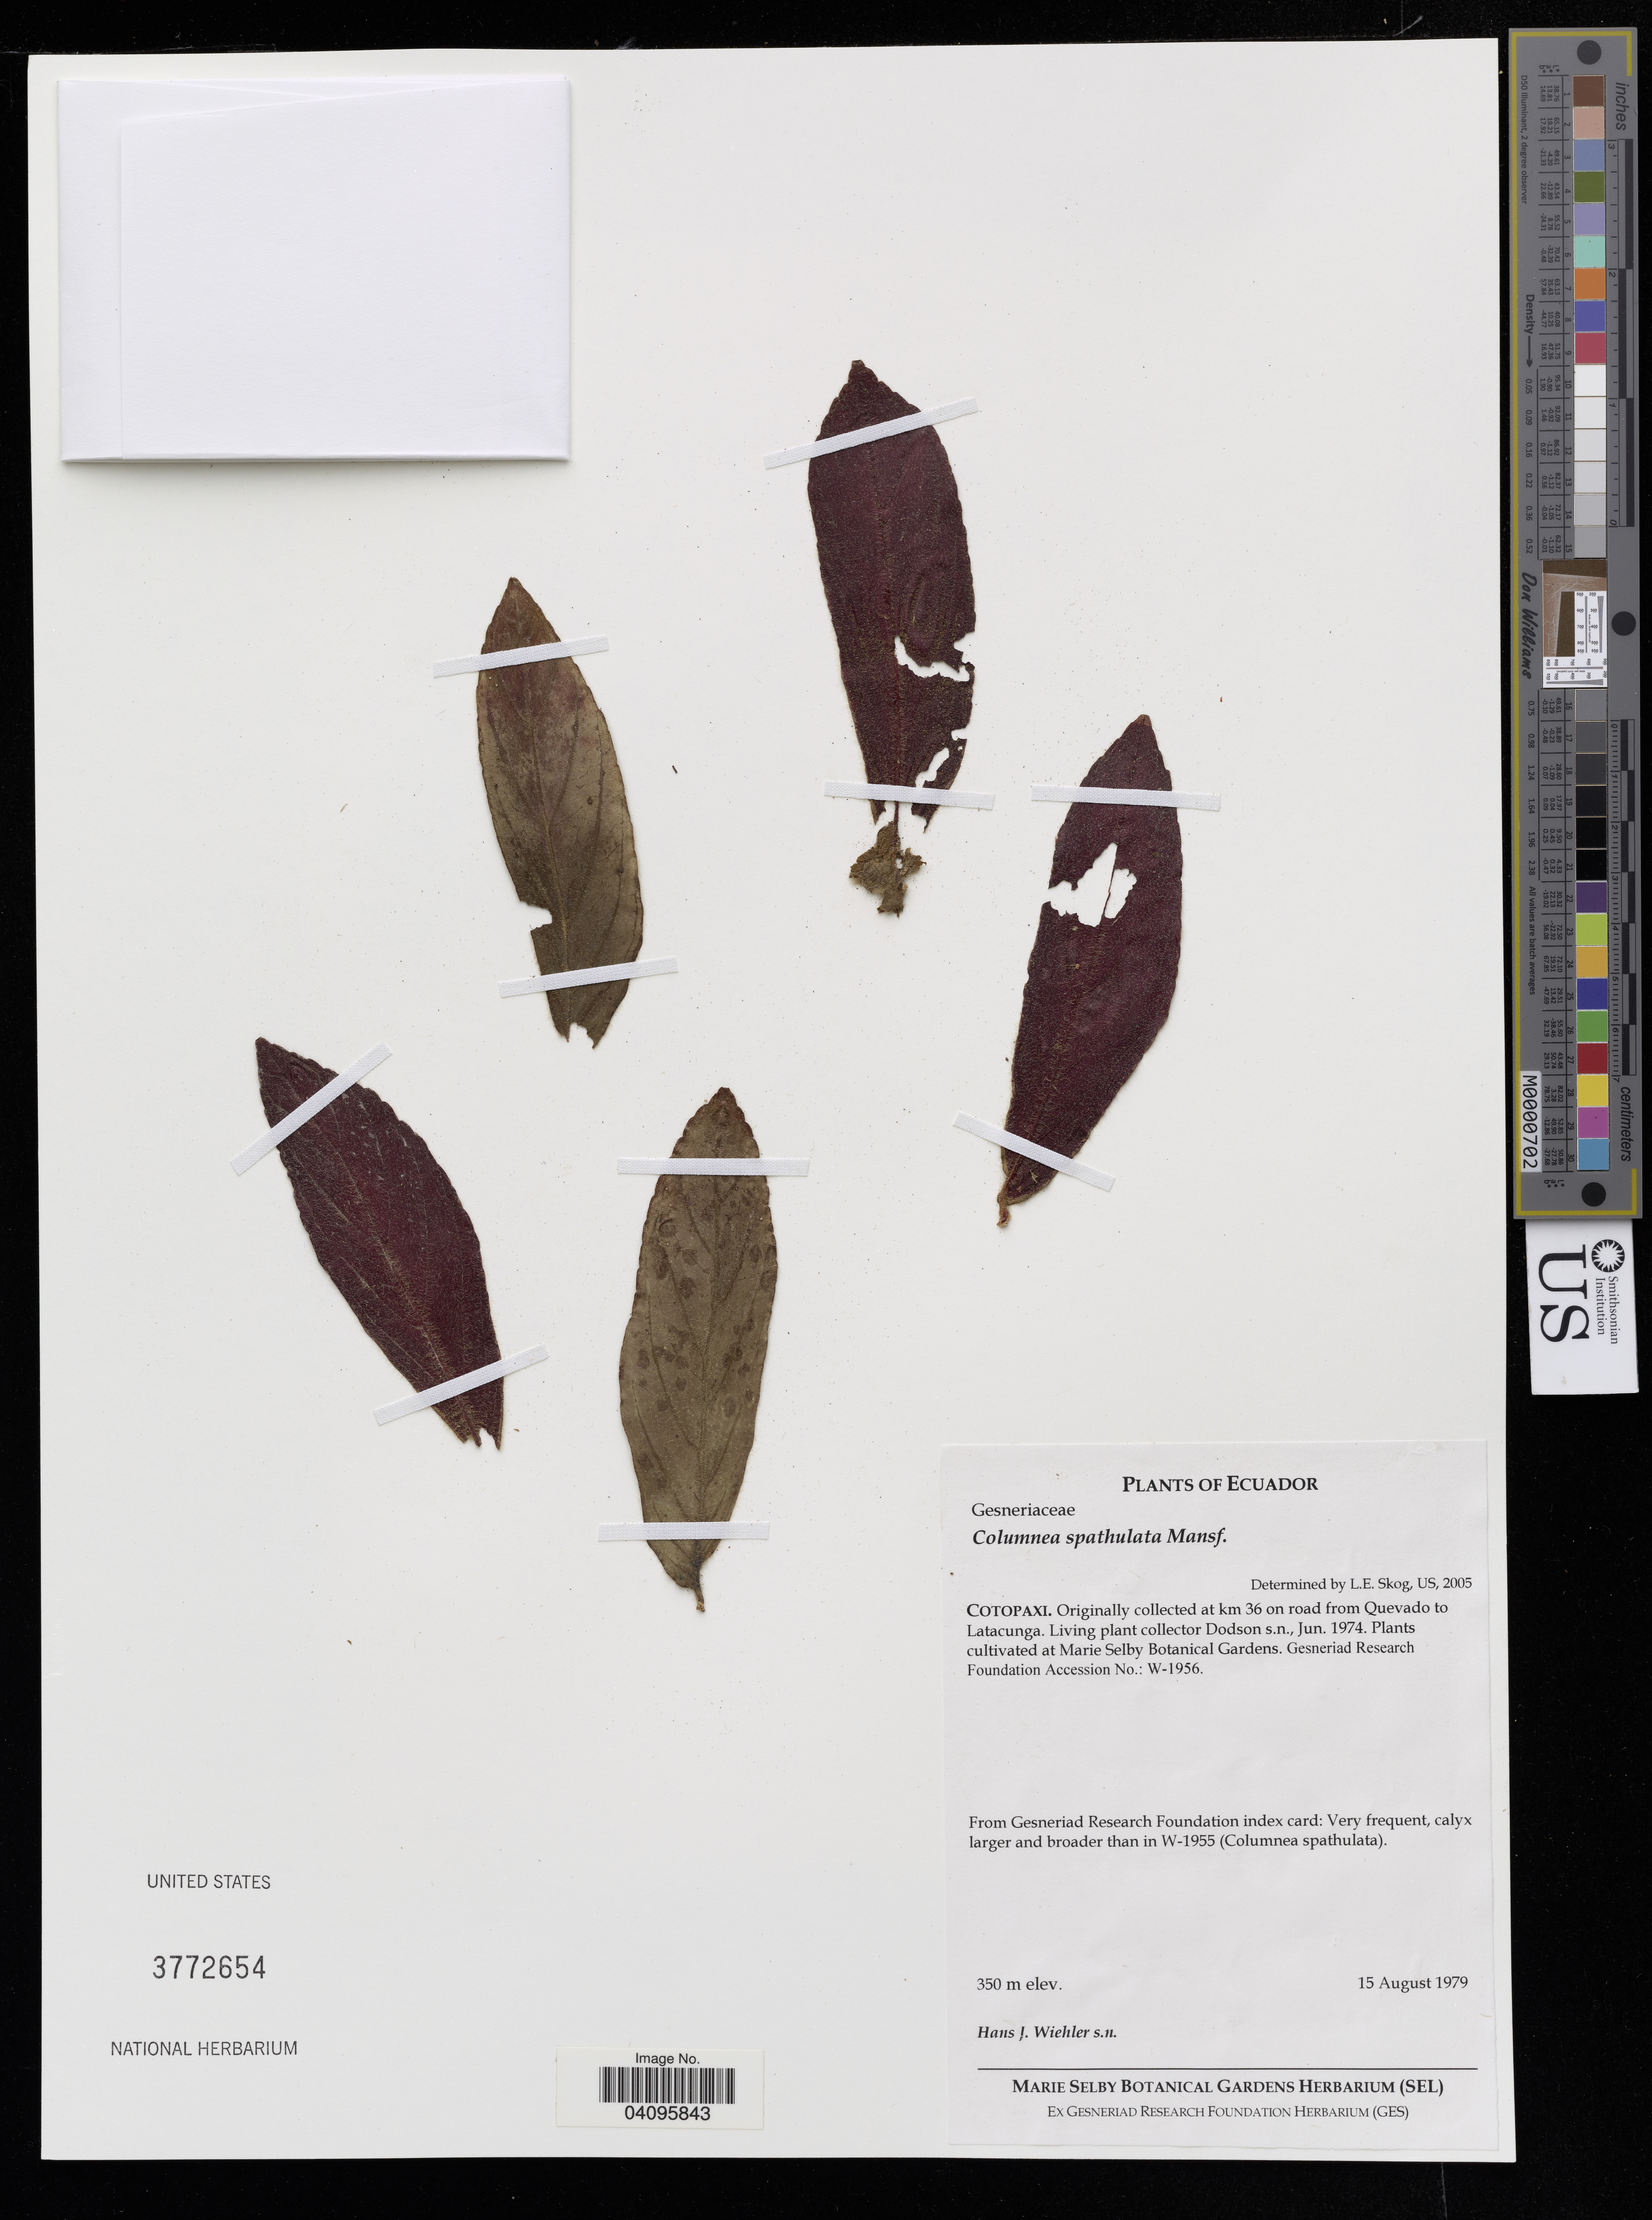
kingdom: Plantae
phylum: Tracheophyta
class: Magnoliopsida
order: Lamiales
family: Gesneriaceae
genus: Columnea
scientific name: Columnea spathulata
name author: Mansf.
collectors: -- Dodson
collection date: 1974-06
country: Ecuador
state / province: Cotopaxi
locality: Originally collected at km 36 on road from Quevado to Latacunga.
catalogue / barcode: US 3772654